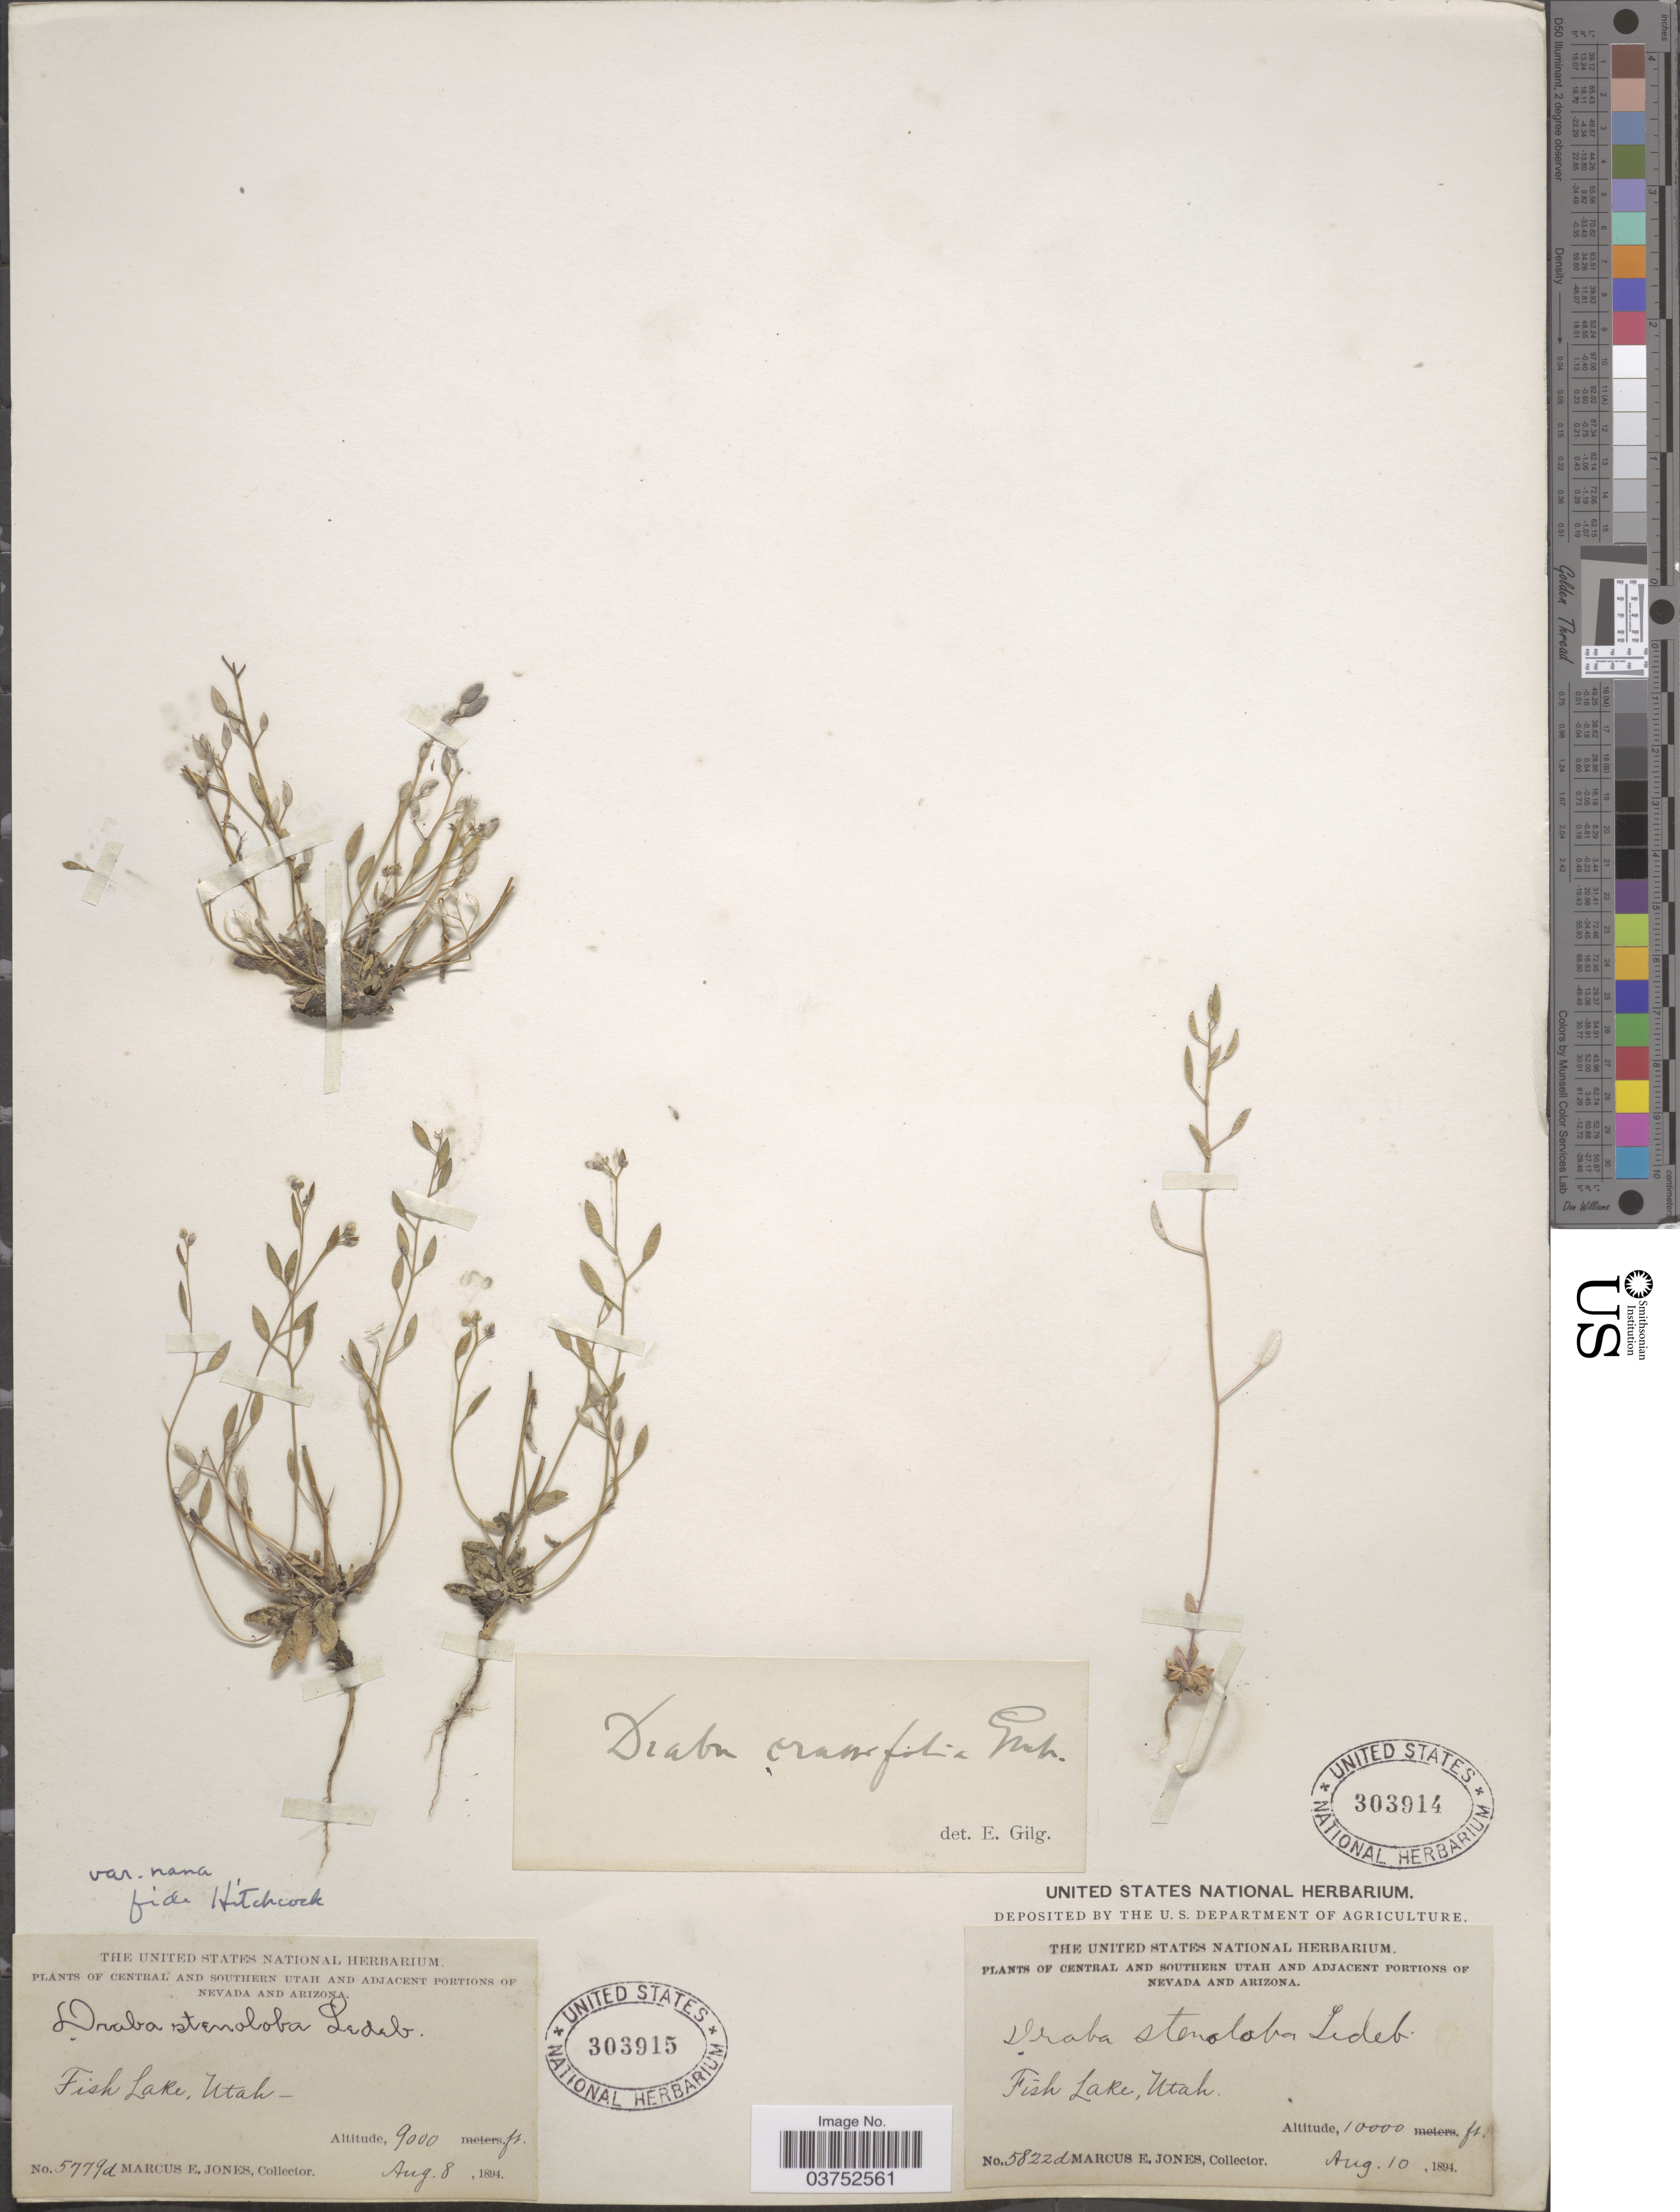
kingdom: Plantae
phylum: Tracheophyta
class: Magnoliopsida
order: Brassicales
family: Brassicaceae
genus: Draba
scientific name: Draba stenoloba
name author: Ledeb.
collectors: M. E. Jones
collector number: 5779d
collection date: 1894-08-08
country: United States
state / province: Utah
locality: Central and Southern Utah. Fish Lake.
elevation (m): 2743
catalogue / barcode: US 303915-2